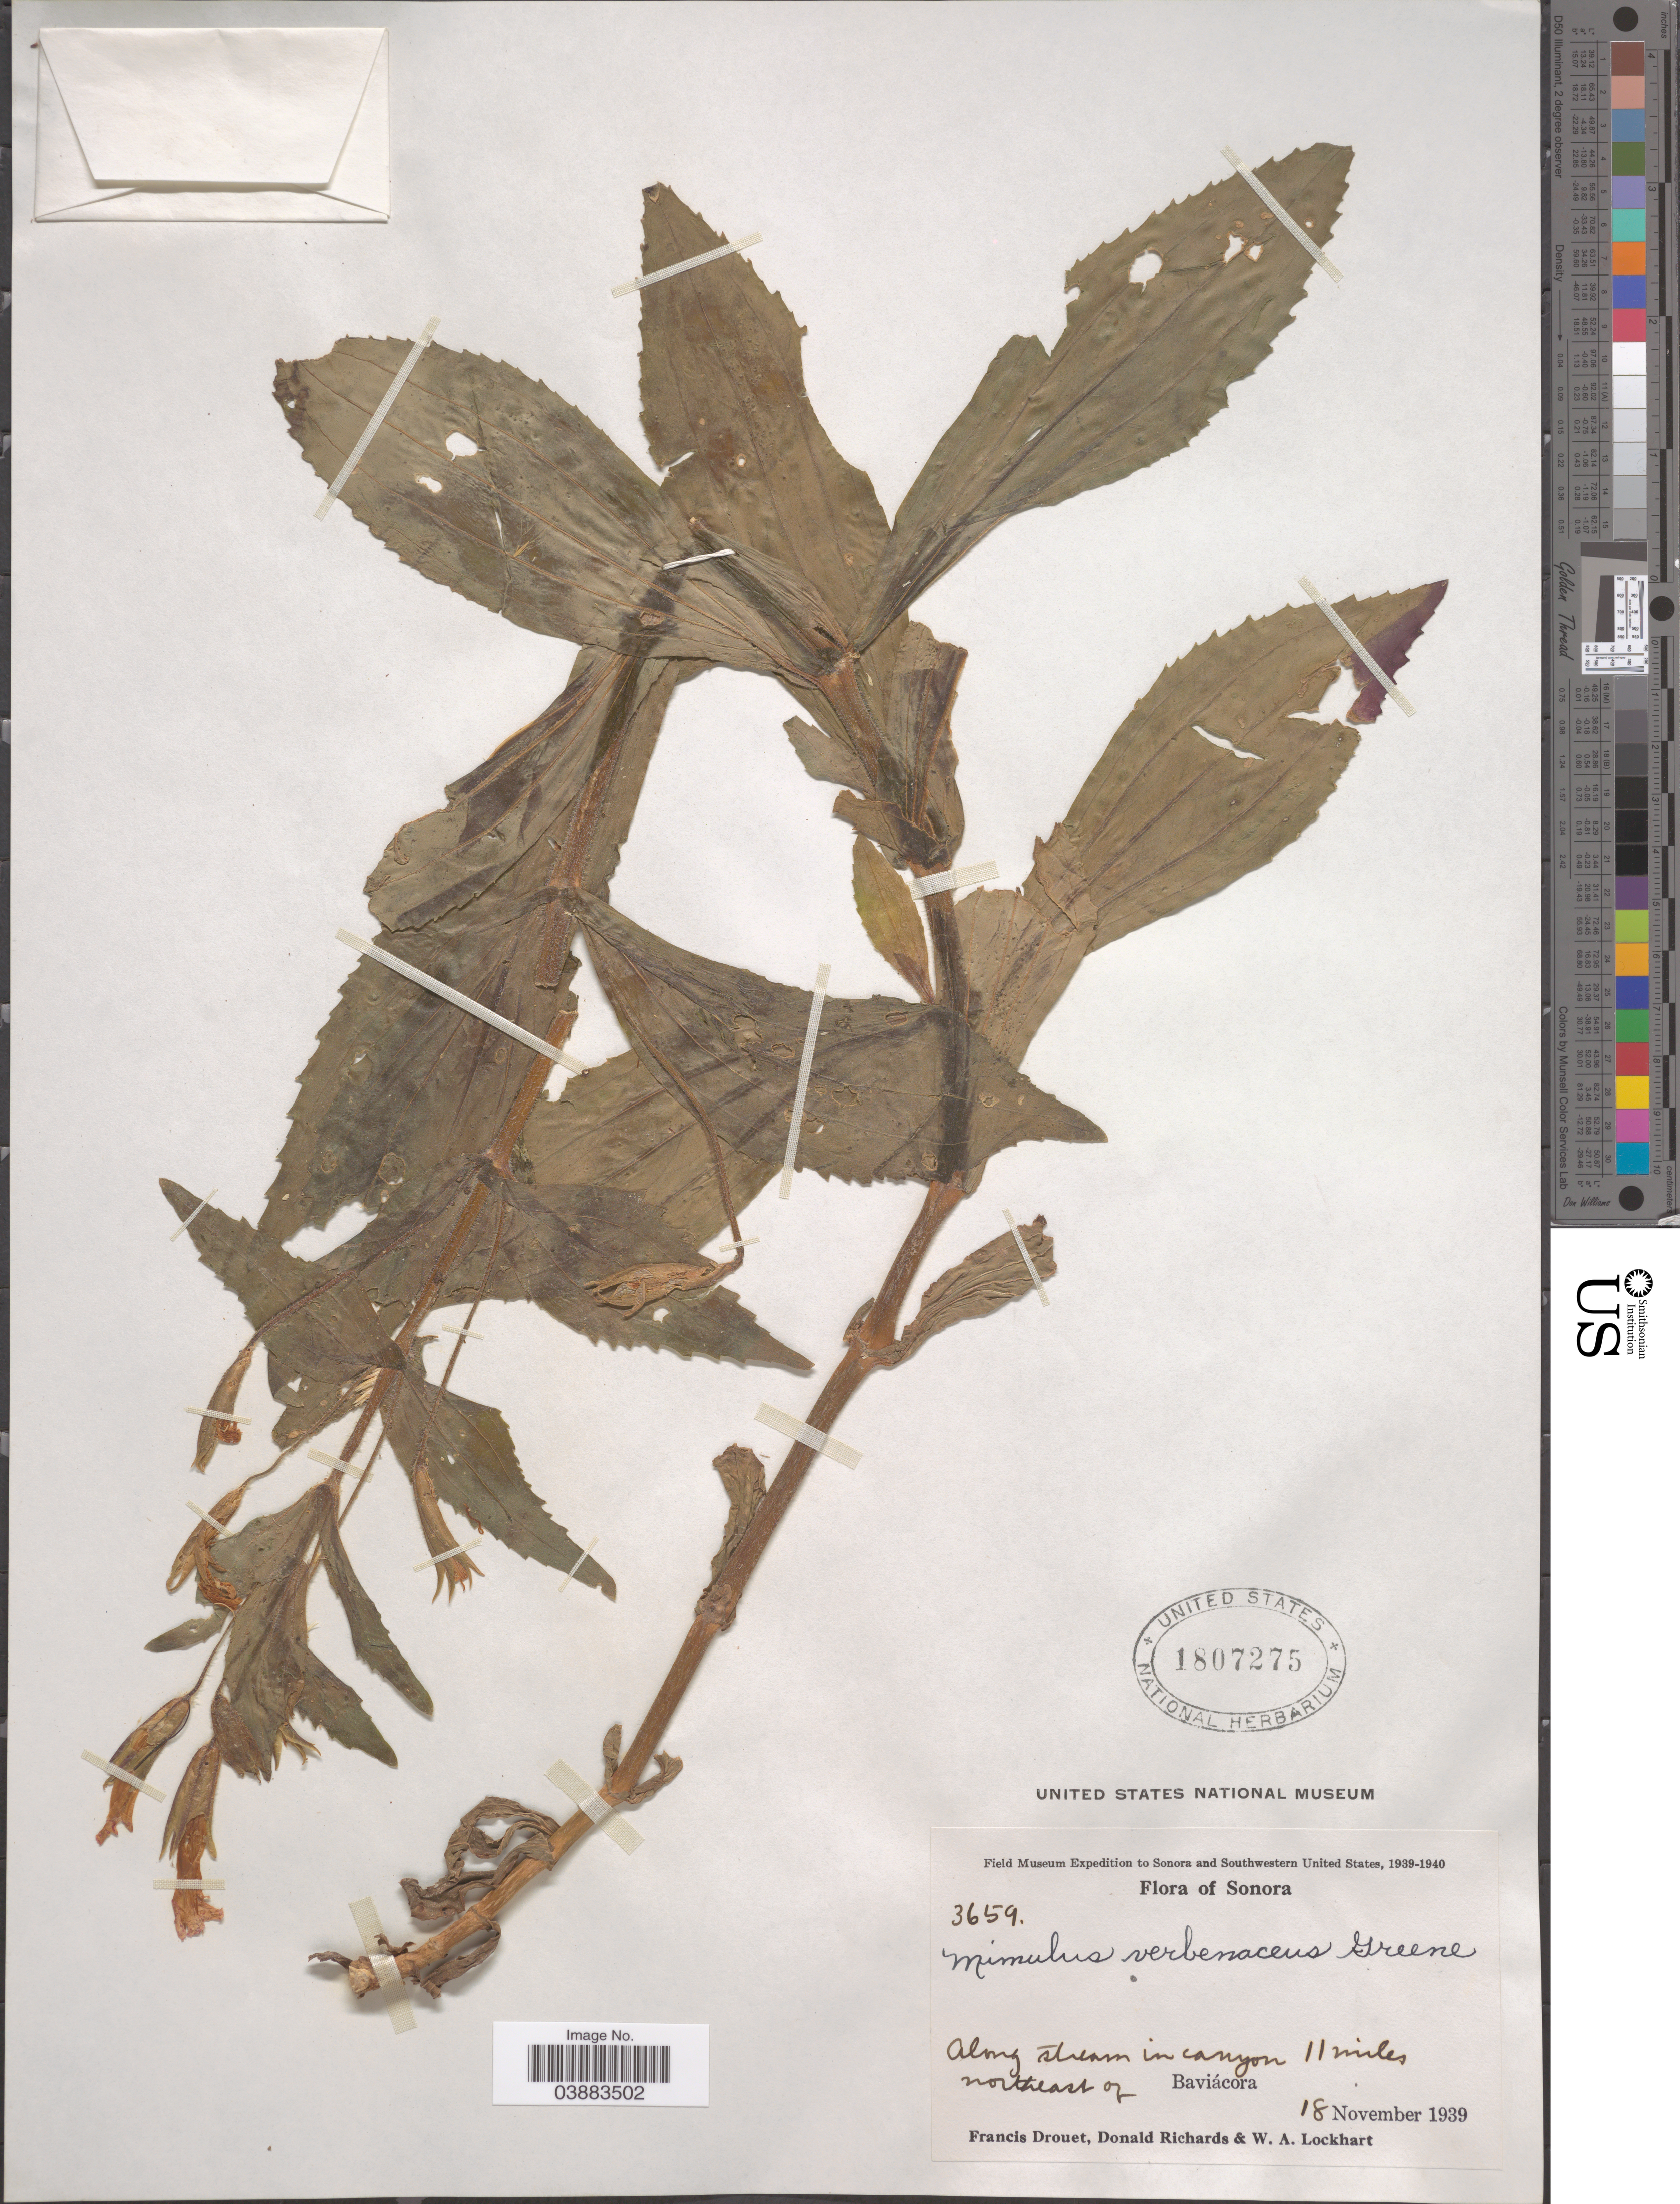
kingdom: Plantae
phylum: Tracheophyta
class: Magnoliopsida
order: Lamiales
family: Phrymaceae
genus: Mimulus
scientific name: Mimulus verbenaceus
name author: Greene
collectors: F. E. Drouet, D. Richards & W. Lockhart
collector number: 3659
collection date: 1939-11-18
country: Mexico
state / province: Sonora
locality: Along stream in canyon 11 miles northeast of Baviácora.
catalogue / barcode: US 1807275